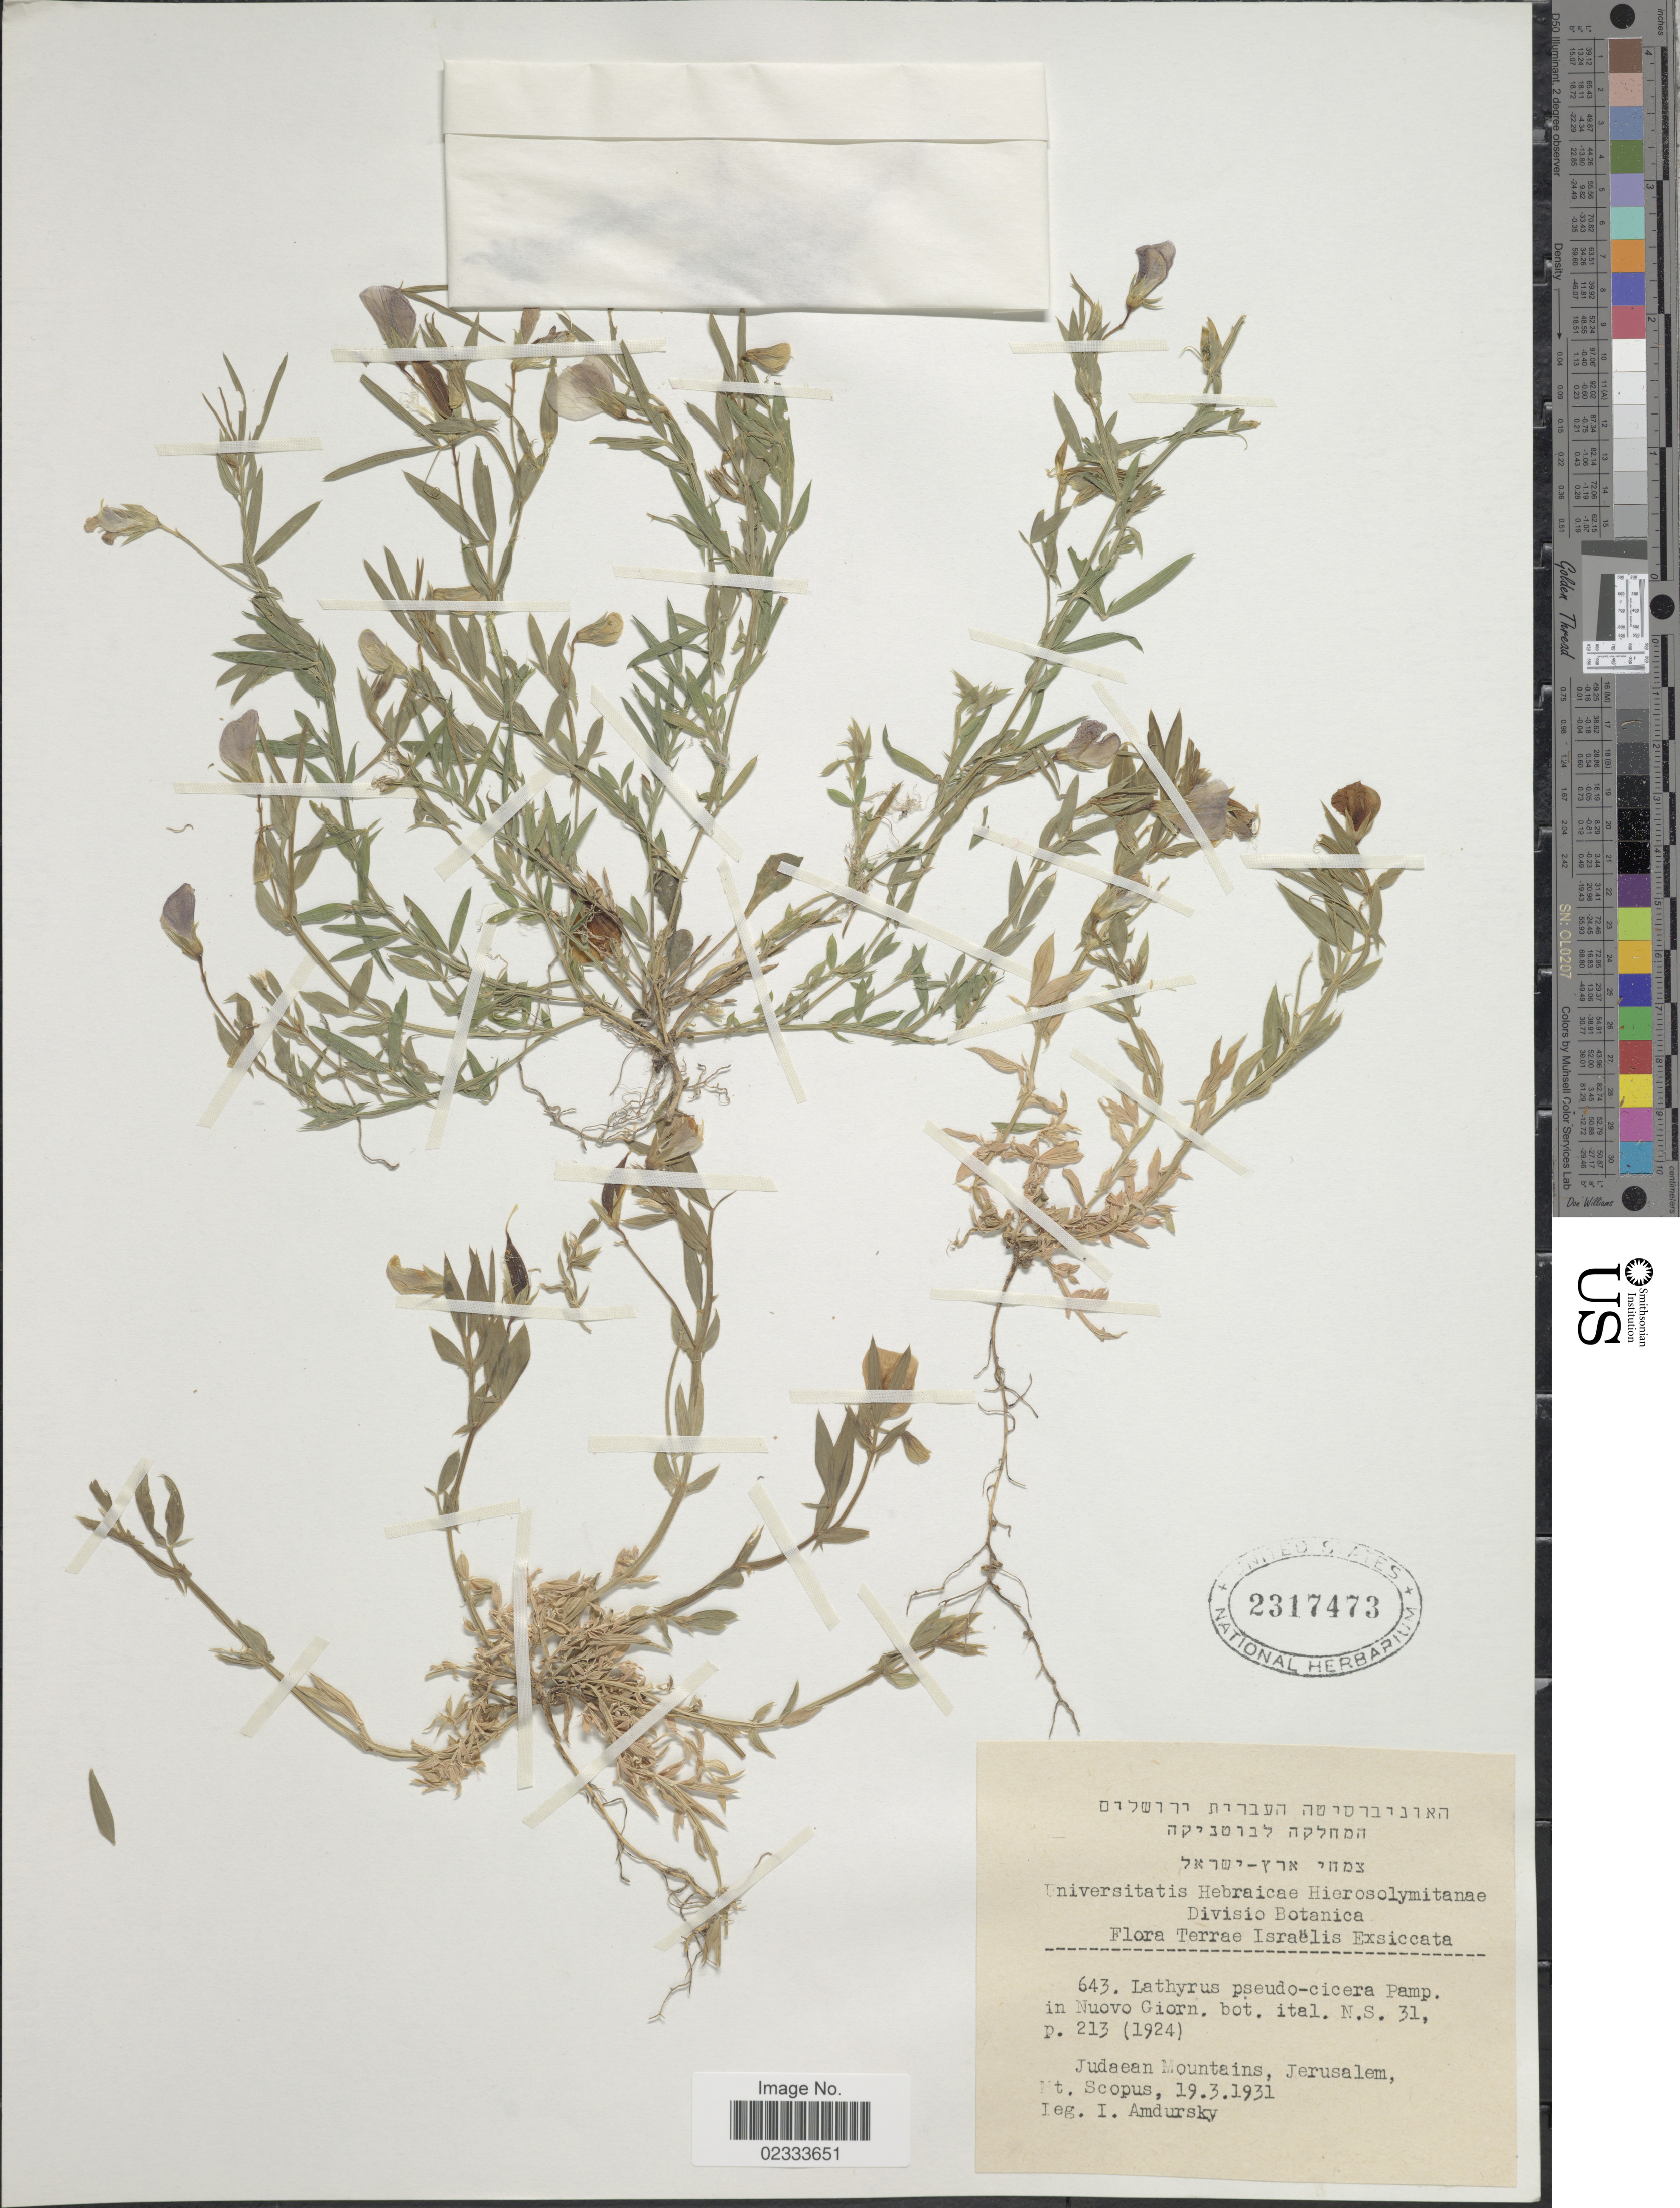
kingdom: Plantae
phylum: Tracheophyta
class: Magnoliopsida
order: Fabales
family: Fabaceae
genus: Lathyrus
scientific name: Lathyrus pseudocicera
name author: Pamp.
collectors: I. Amdursky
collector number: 643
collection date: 1931-03-19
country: Israel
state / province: Jerusalem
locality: Judaean Mountains, Terrae Israelis, Mt. Scopus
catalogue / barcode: US 2317473